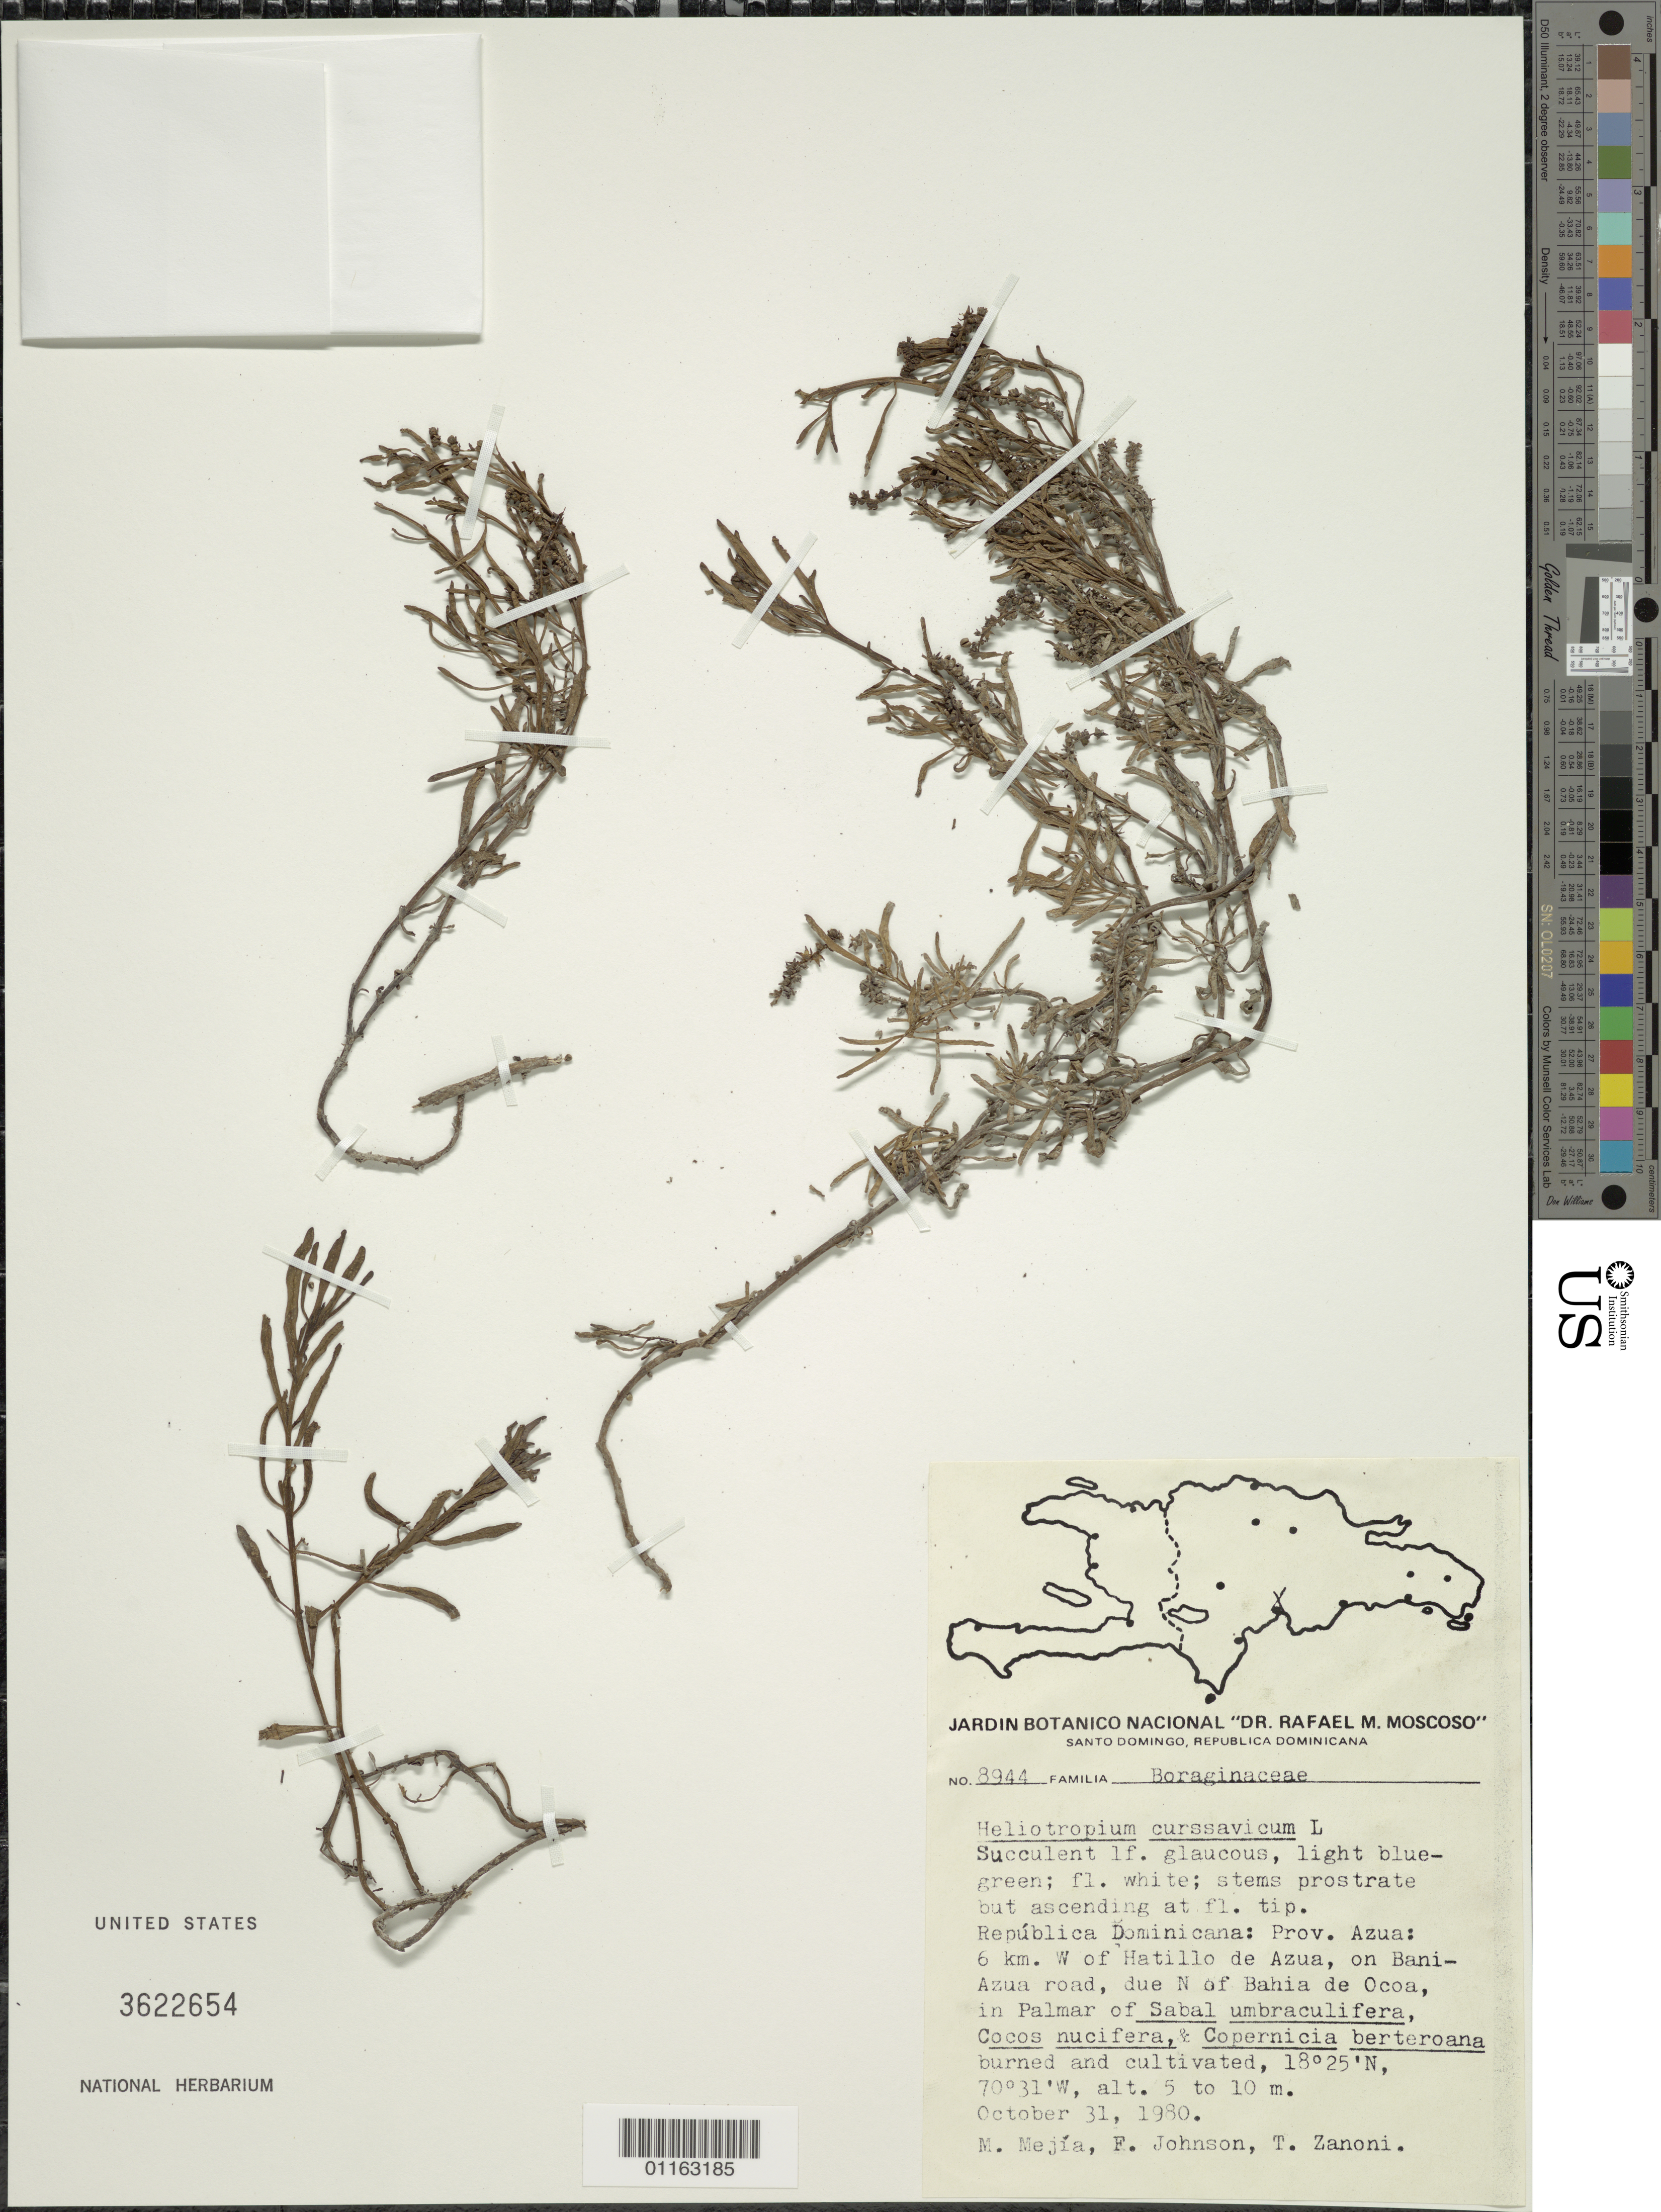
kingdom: Plantae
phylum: Tracheophyta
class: Magnoliopsida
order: Boraginales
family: Heliotropiaceae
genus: Heliotropium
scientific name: Heliotropium curassavicum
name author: L.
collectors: M. Mejia, F. Johnson & T. A. Zanoni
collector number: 8944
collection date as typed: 31 Oct 1980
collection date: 1980-10-31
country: Dominican Republic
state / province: Azua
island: Hispaniola I.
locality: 6 km. W of hatillo de Azua, on bani-Azua Rd. N of bahia de Ocoa.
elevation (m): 5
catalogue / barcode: US 3622654